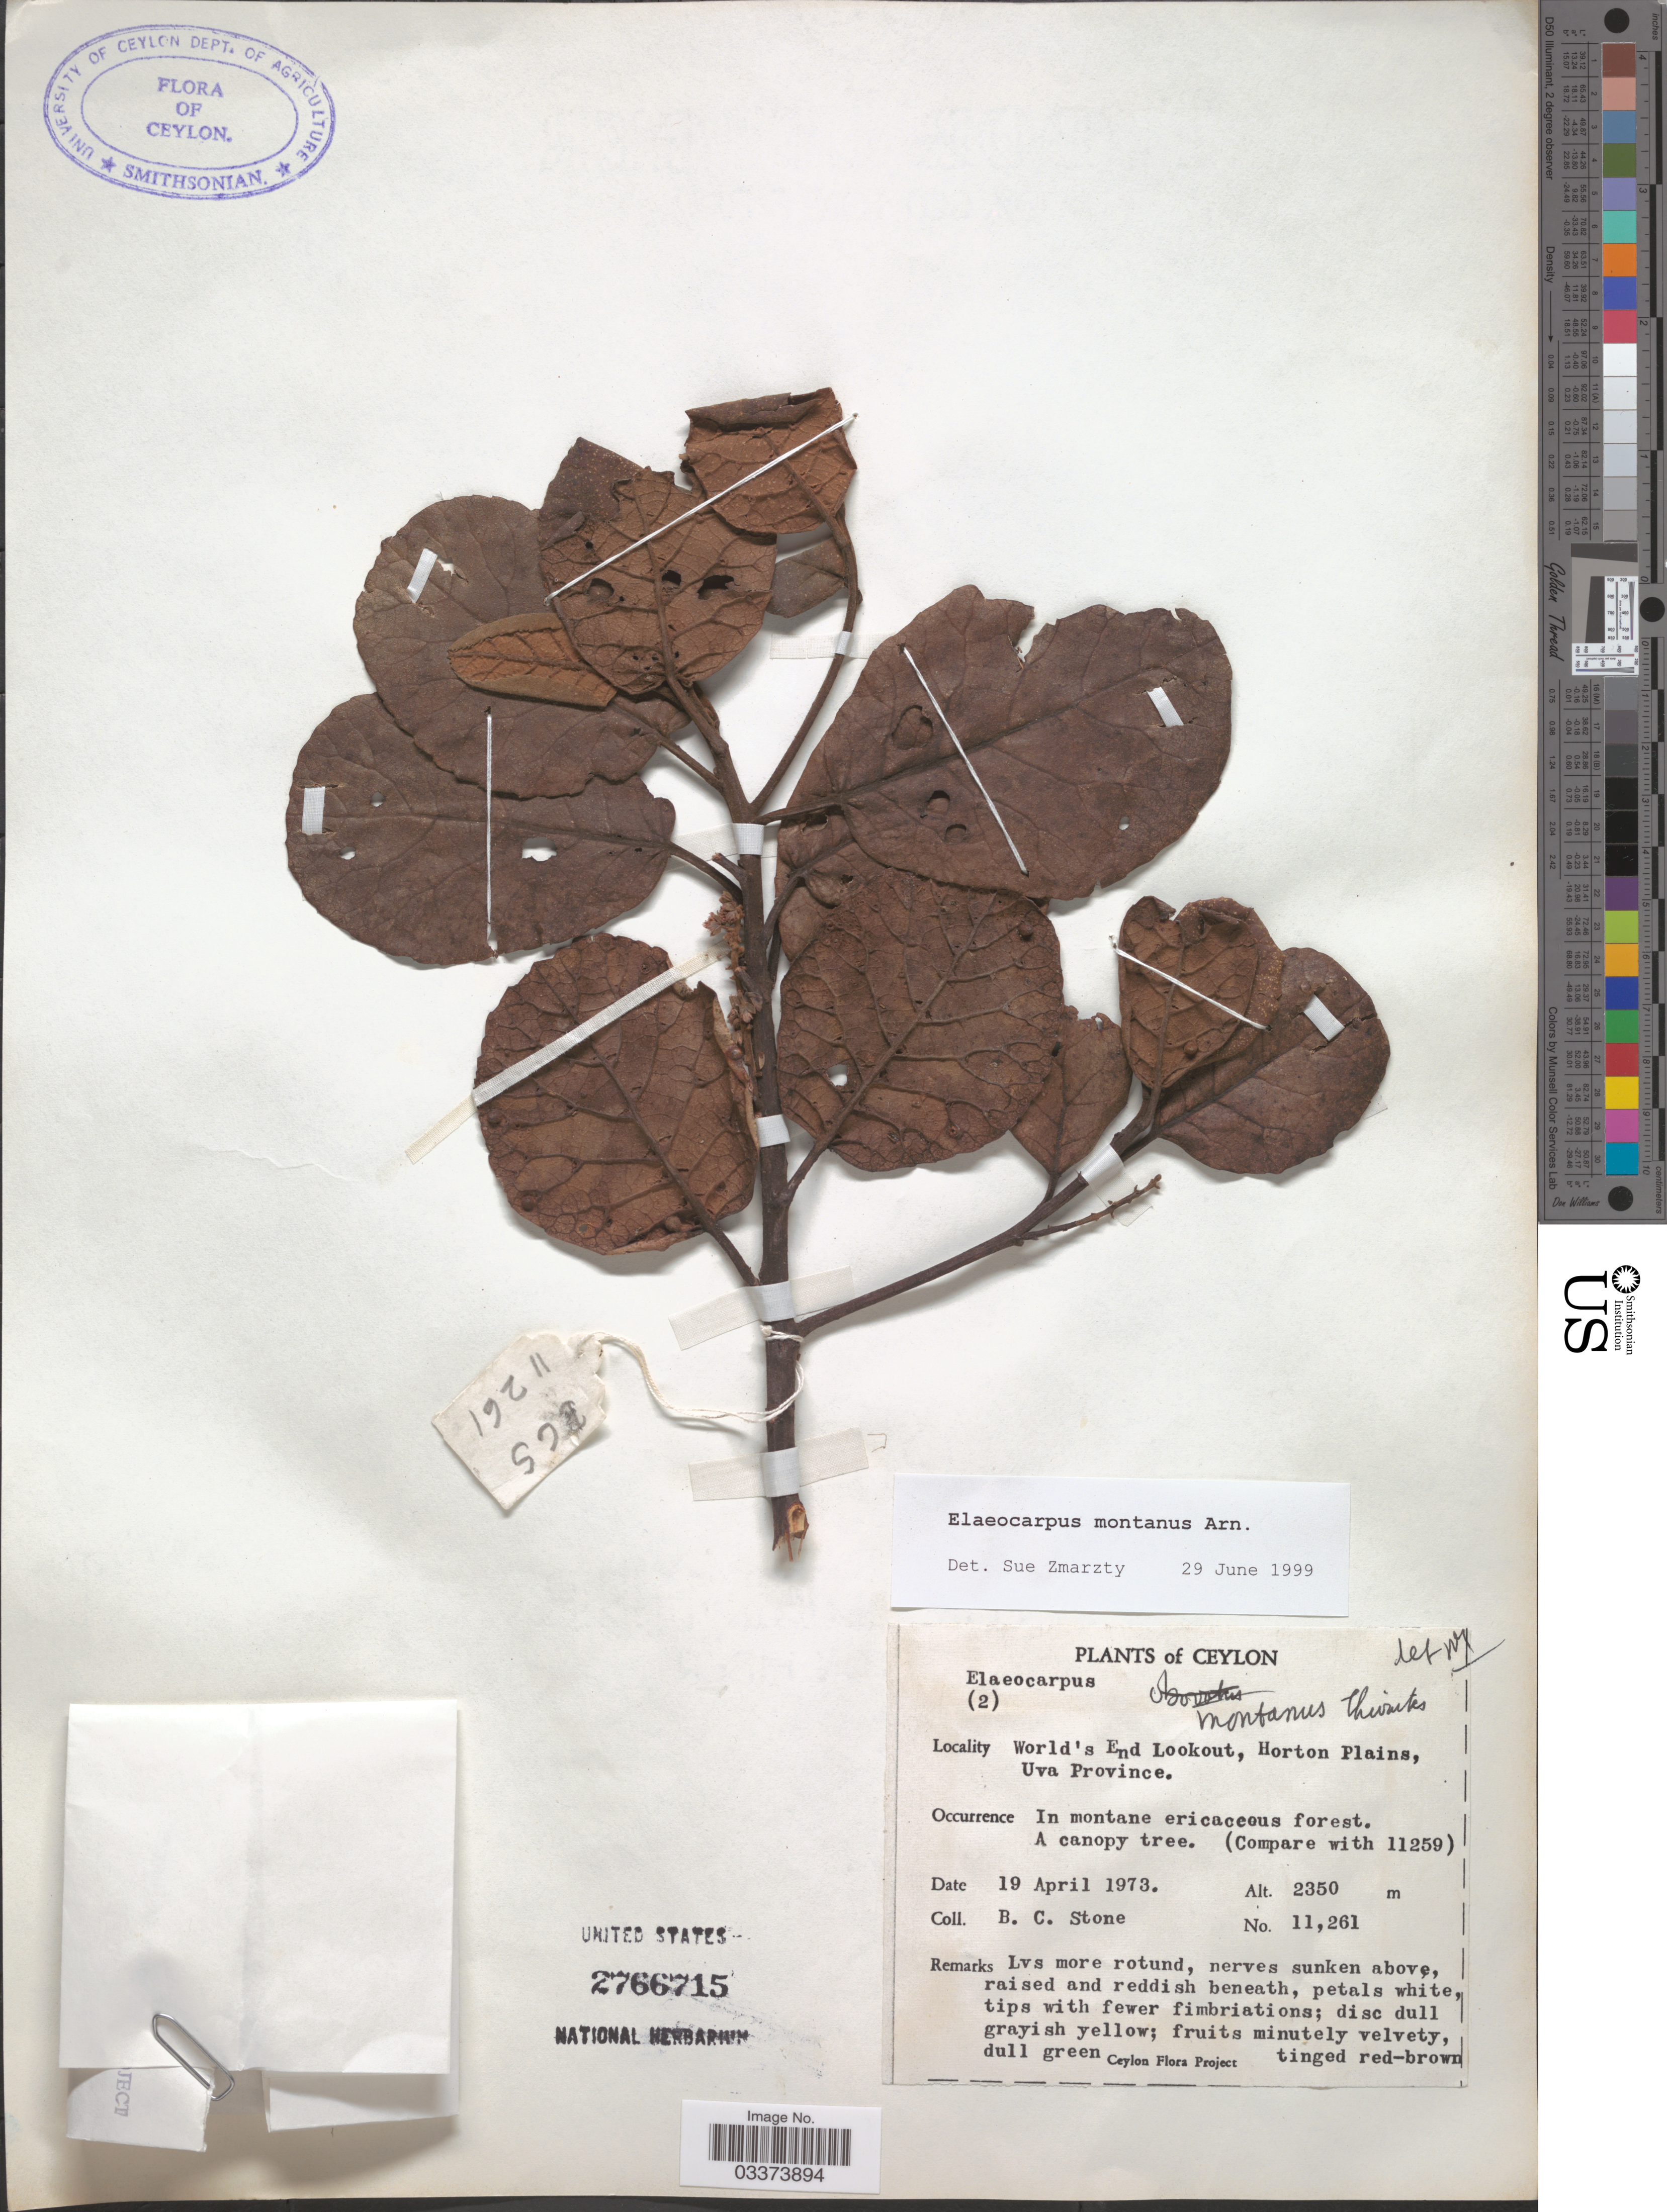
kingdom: Plantae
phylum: Tracheophyta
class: Magnoliopsida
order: Oxalidales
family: Elaeocarpaceae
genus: Elaeocarpus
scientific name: Elaeocarpus montanus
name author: Thwaites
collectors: B. C. Stone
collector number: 11261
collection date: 1973-04-19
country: Sri Lanka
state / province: Uva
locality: Ceylon. World's End Lookout, Horton Plains.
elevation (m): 2350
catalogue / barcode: US 2766715